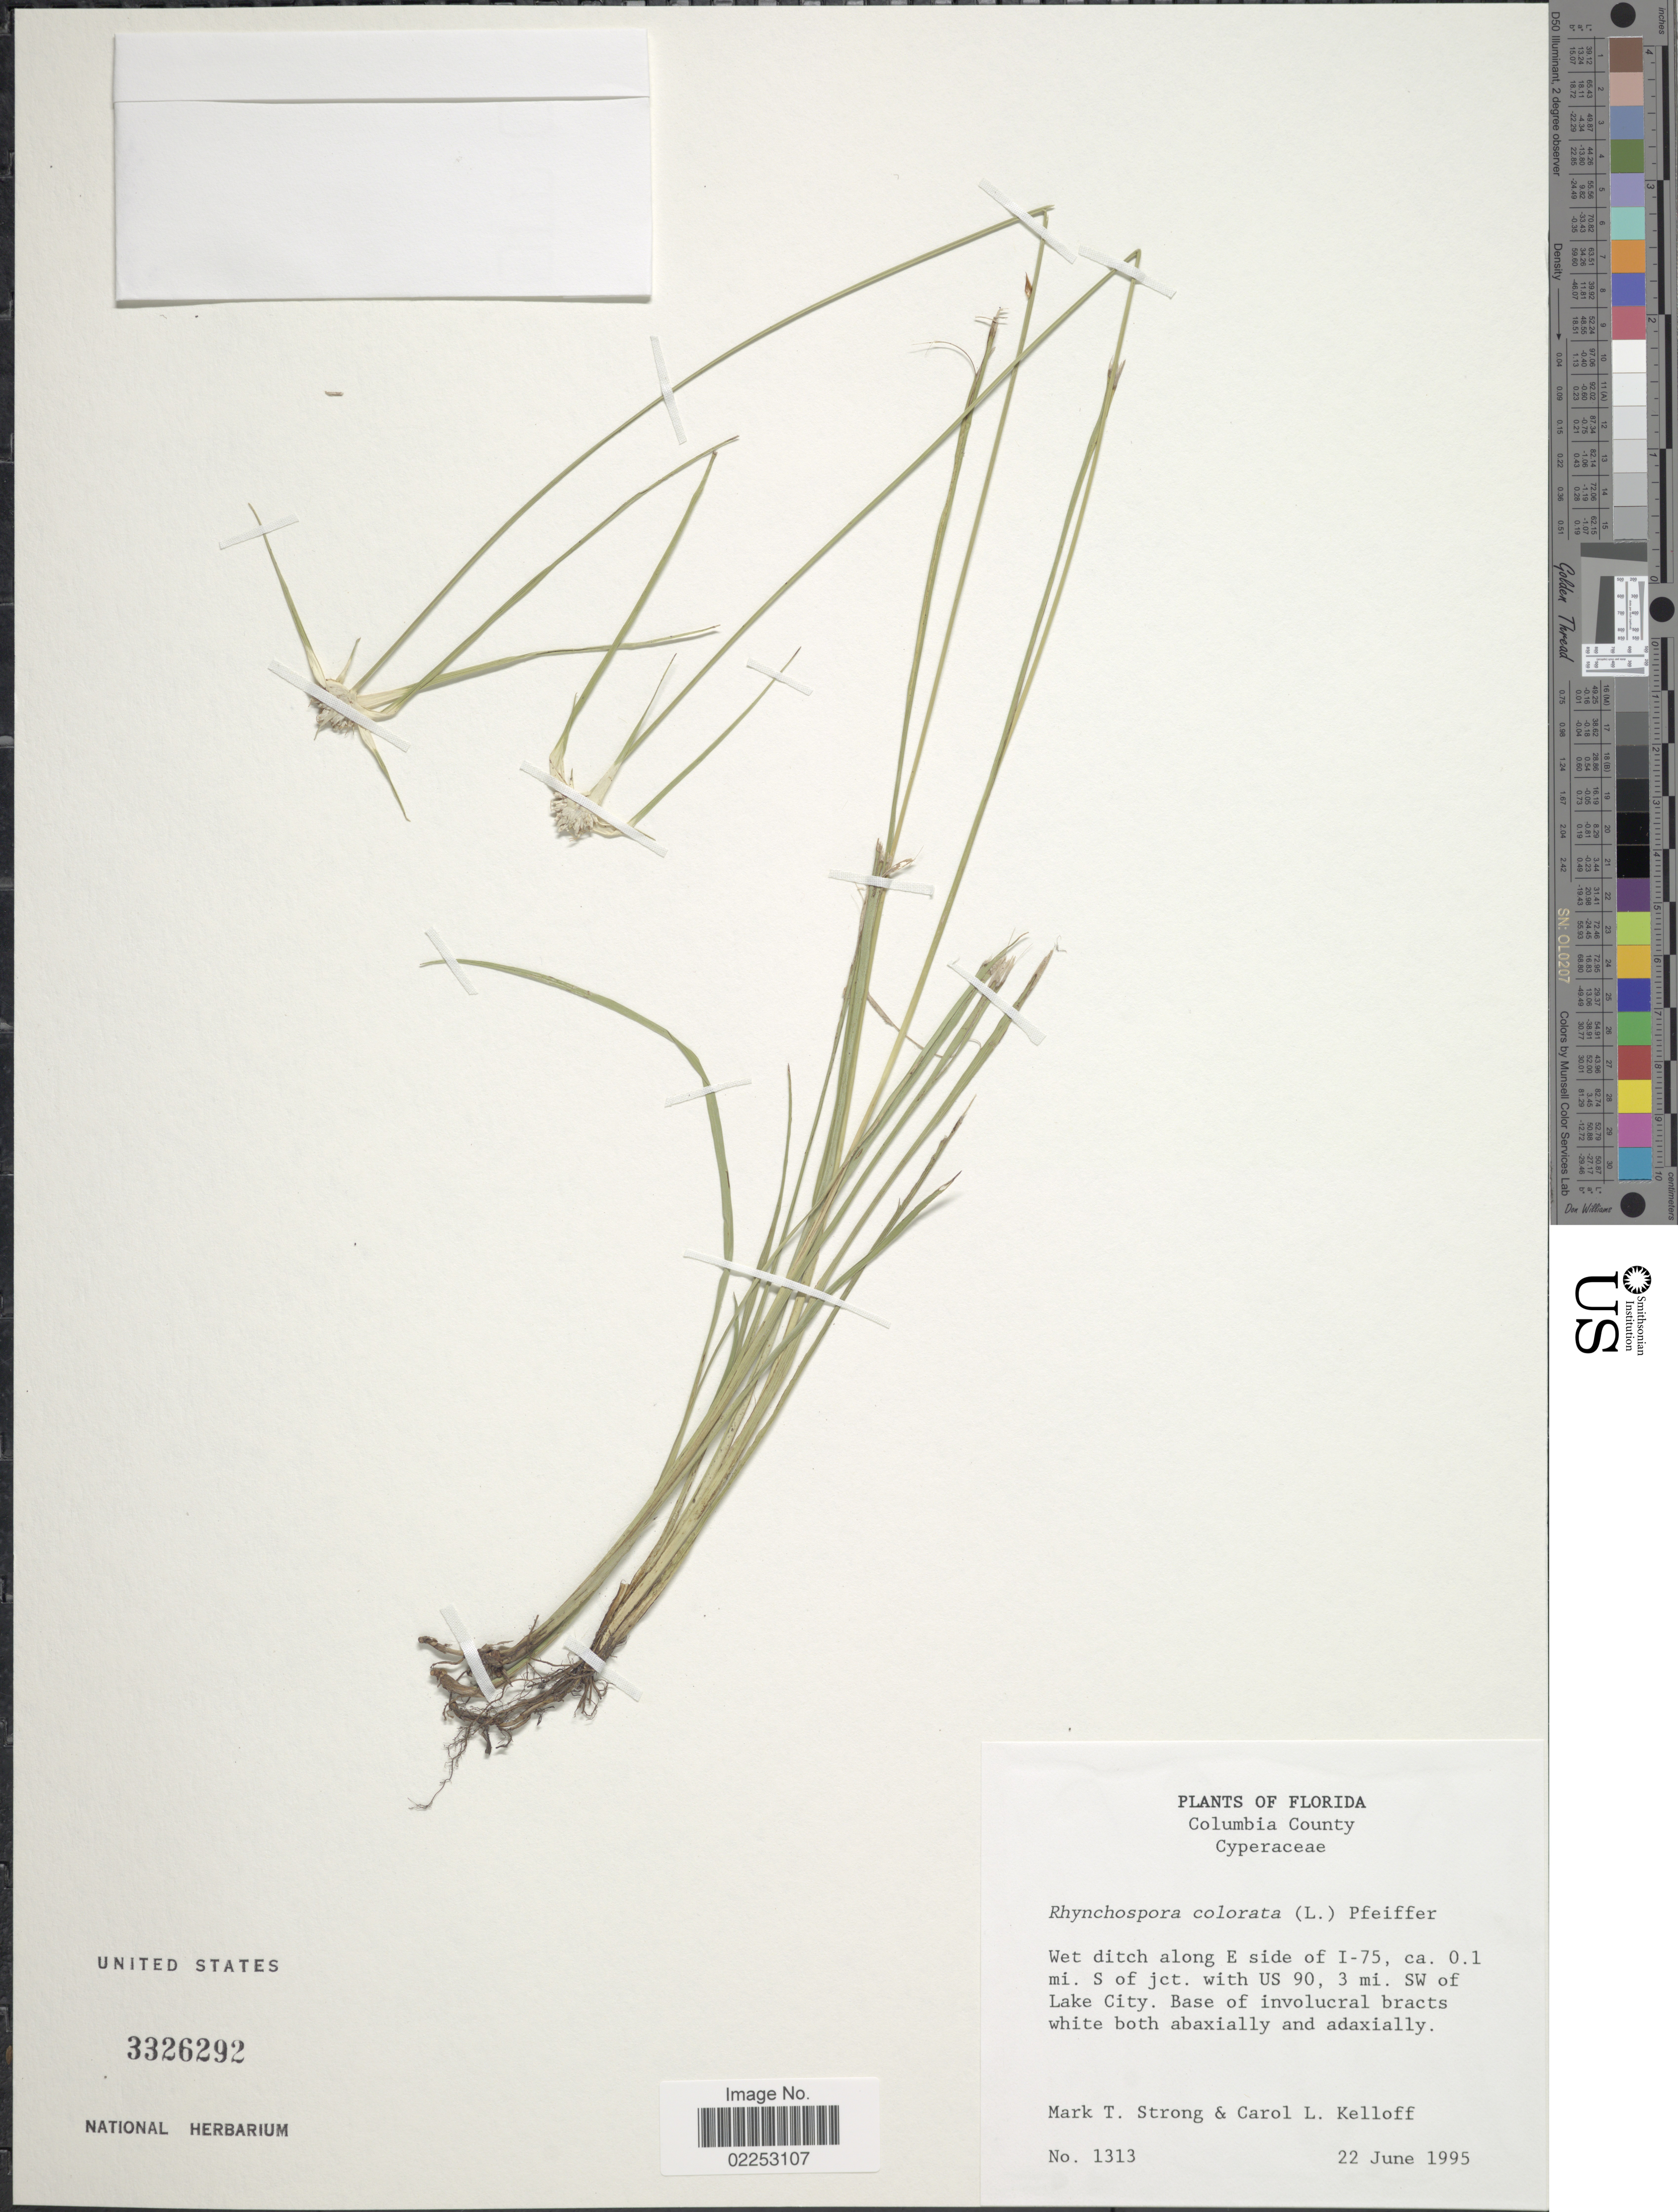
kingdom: Plantae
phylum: Tracheophyta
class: Liliopsida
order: Poales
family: Cyperaceae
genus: Rhynchospora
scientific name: Rhynchospora colorata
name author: (L.) H. Pfeiff.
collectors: M. T. Strong & C. L. Kelloff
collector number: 1313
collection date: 1995-06-22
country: United States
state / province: Florida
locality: Columbia County. along E side of I-75, ca. 0.1 mi. S. of jct. with US 90, 3 mi. SW of Lake City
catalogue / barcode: US 3326292